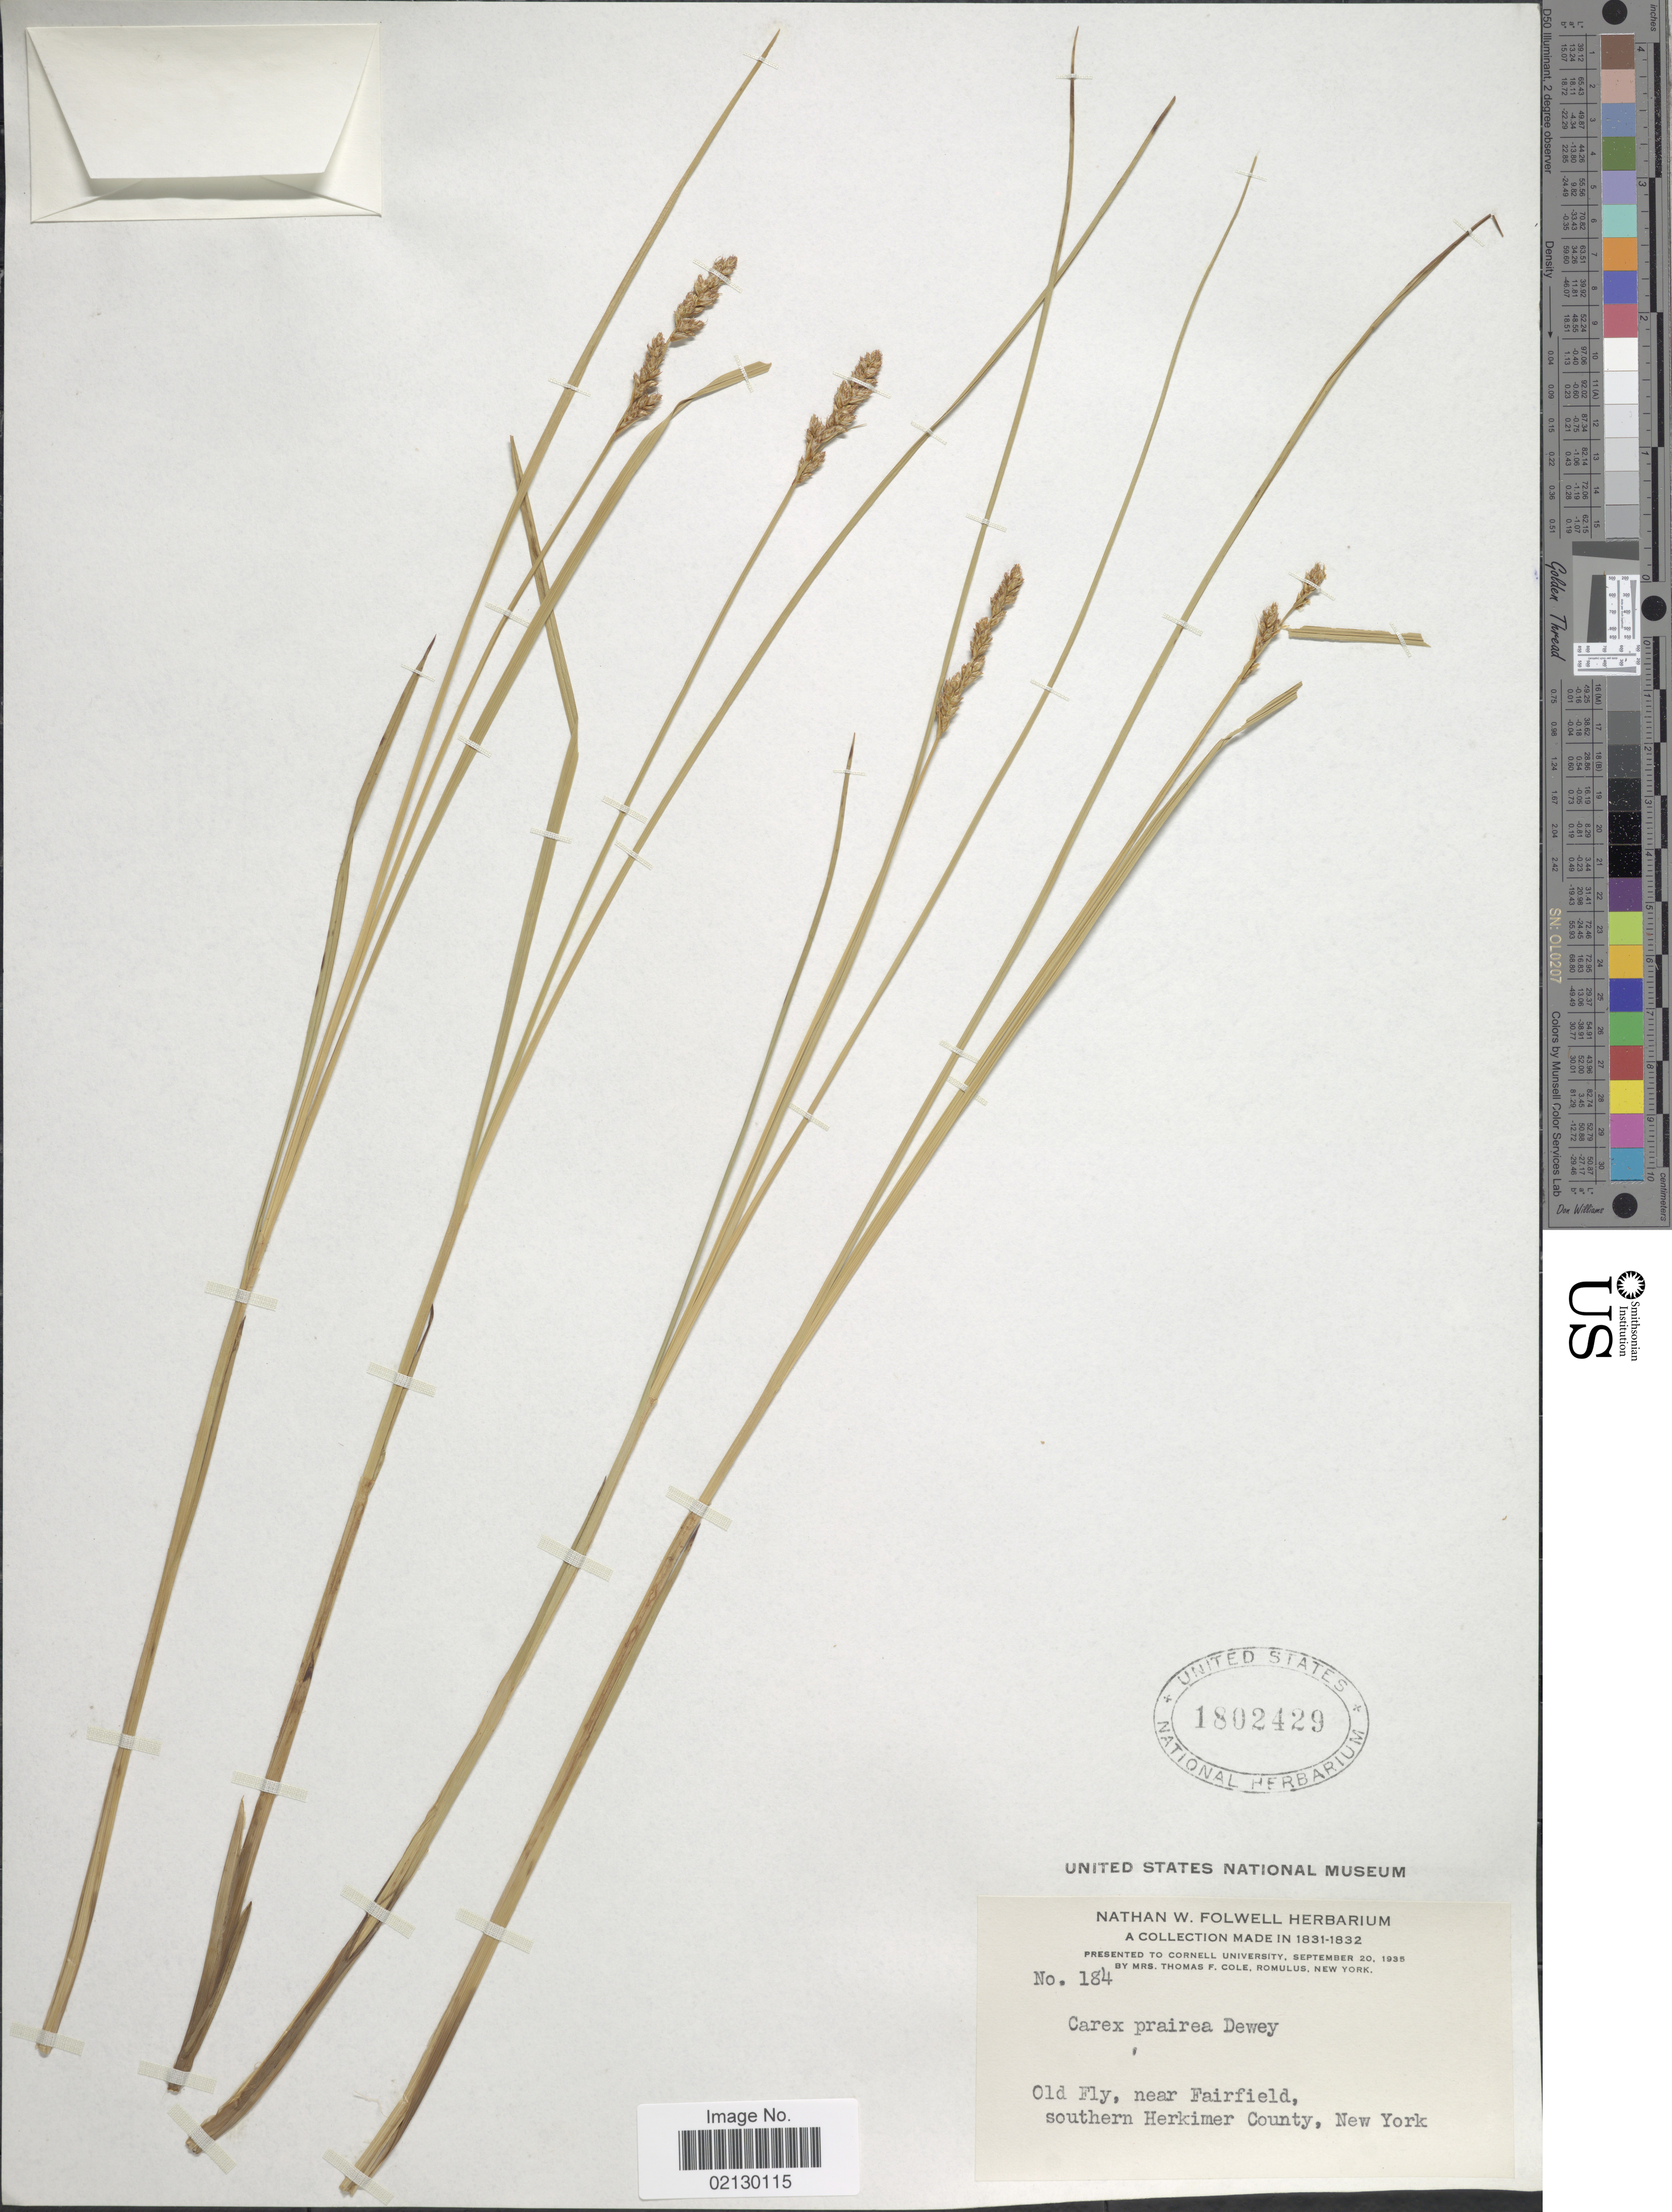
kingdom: Plantae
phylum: Tracheophyta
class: Liliopsida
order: Poales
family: Cyperaceae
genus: Carex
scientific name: Carex prairea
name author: Dewey ex Alph. Wood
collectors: ex herb. Nathan W. Folwell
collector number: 184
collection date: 1831/1832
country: United States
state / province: New York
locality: Old Fly, near Fairfield, southern Herkimer County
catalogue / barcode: US 182429